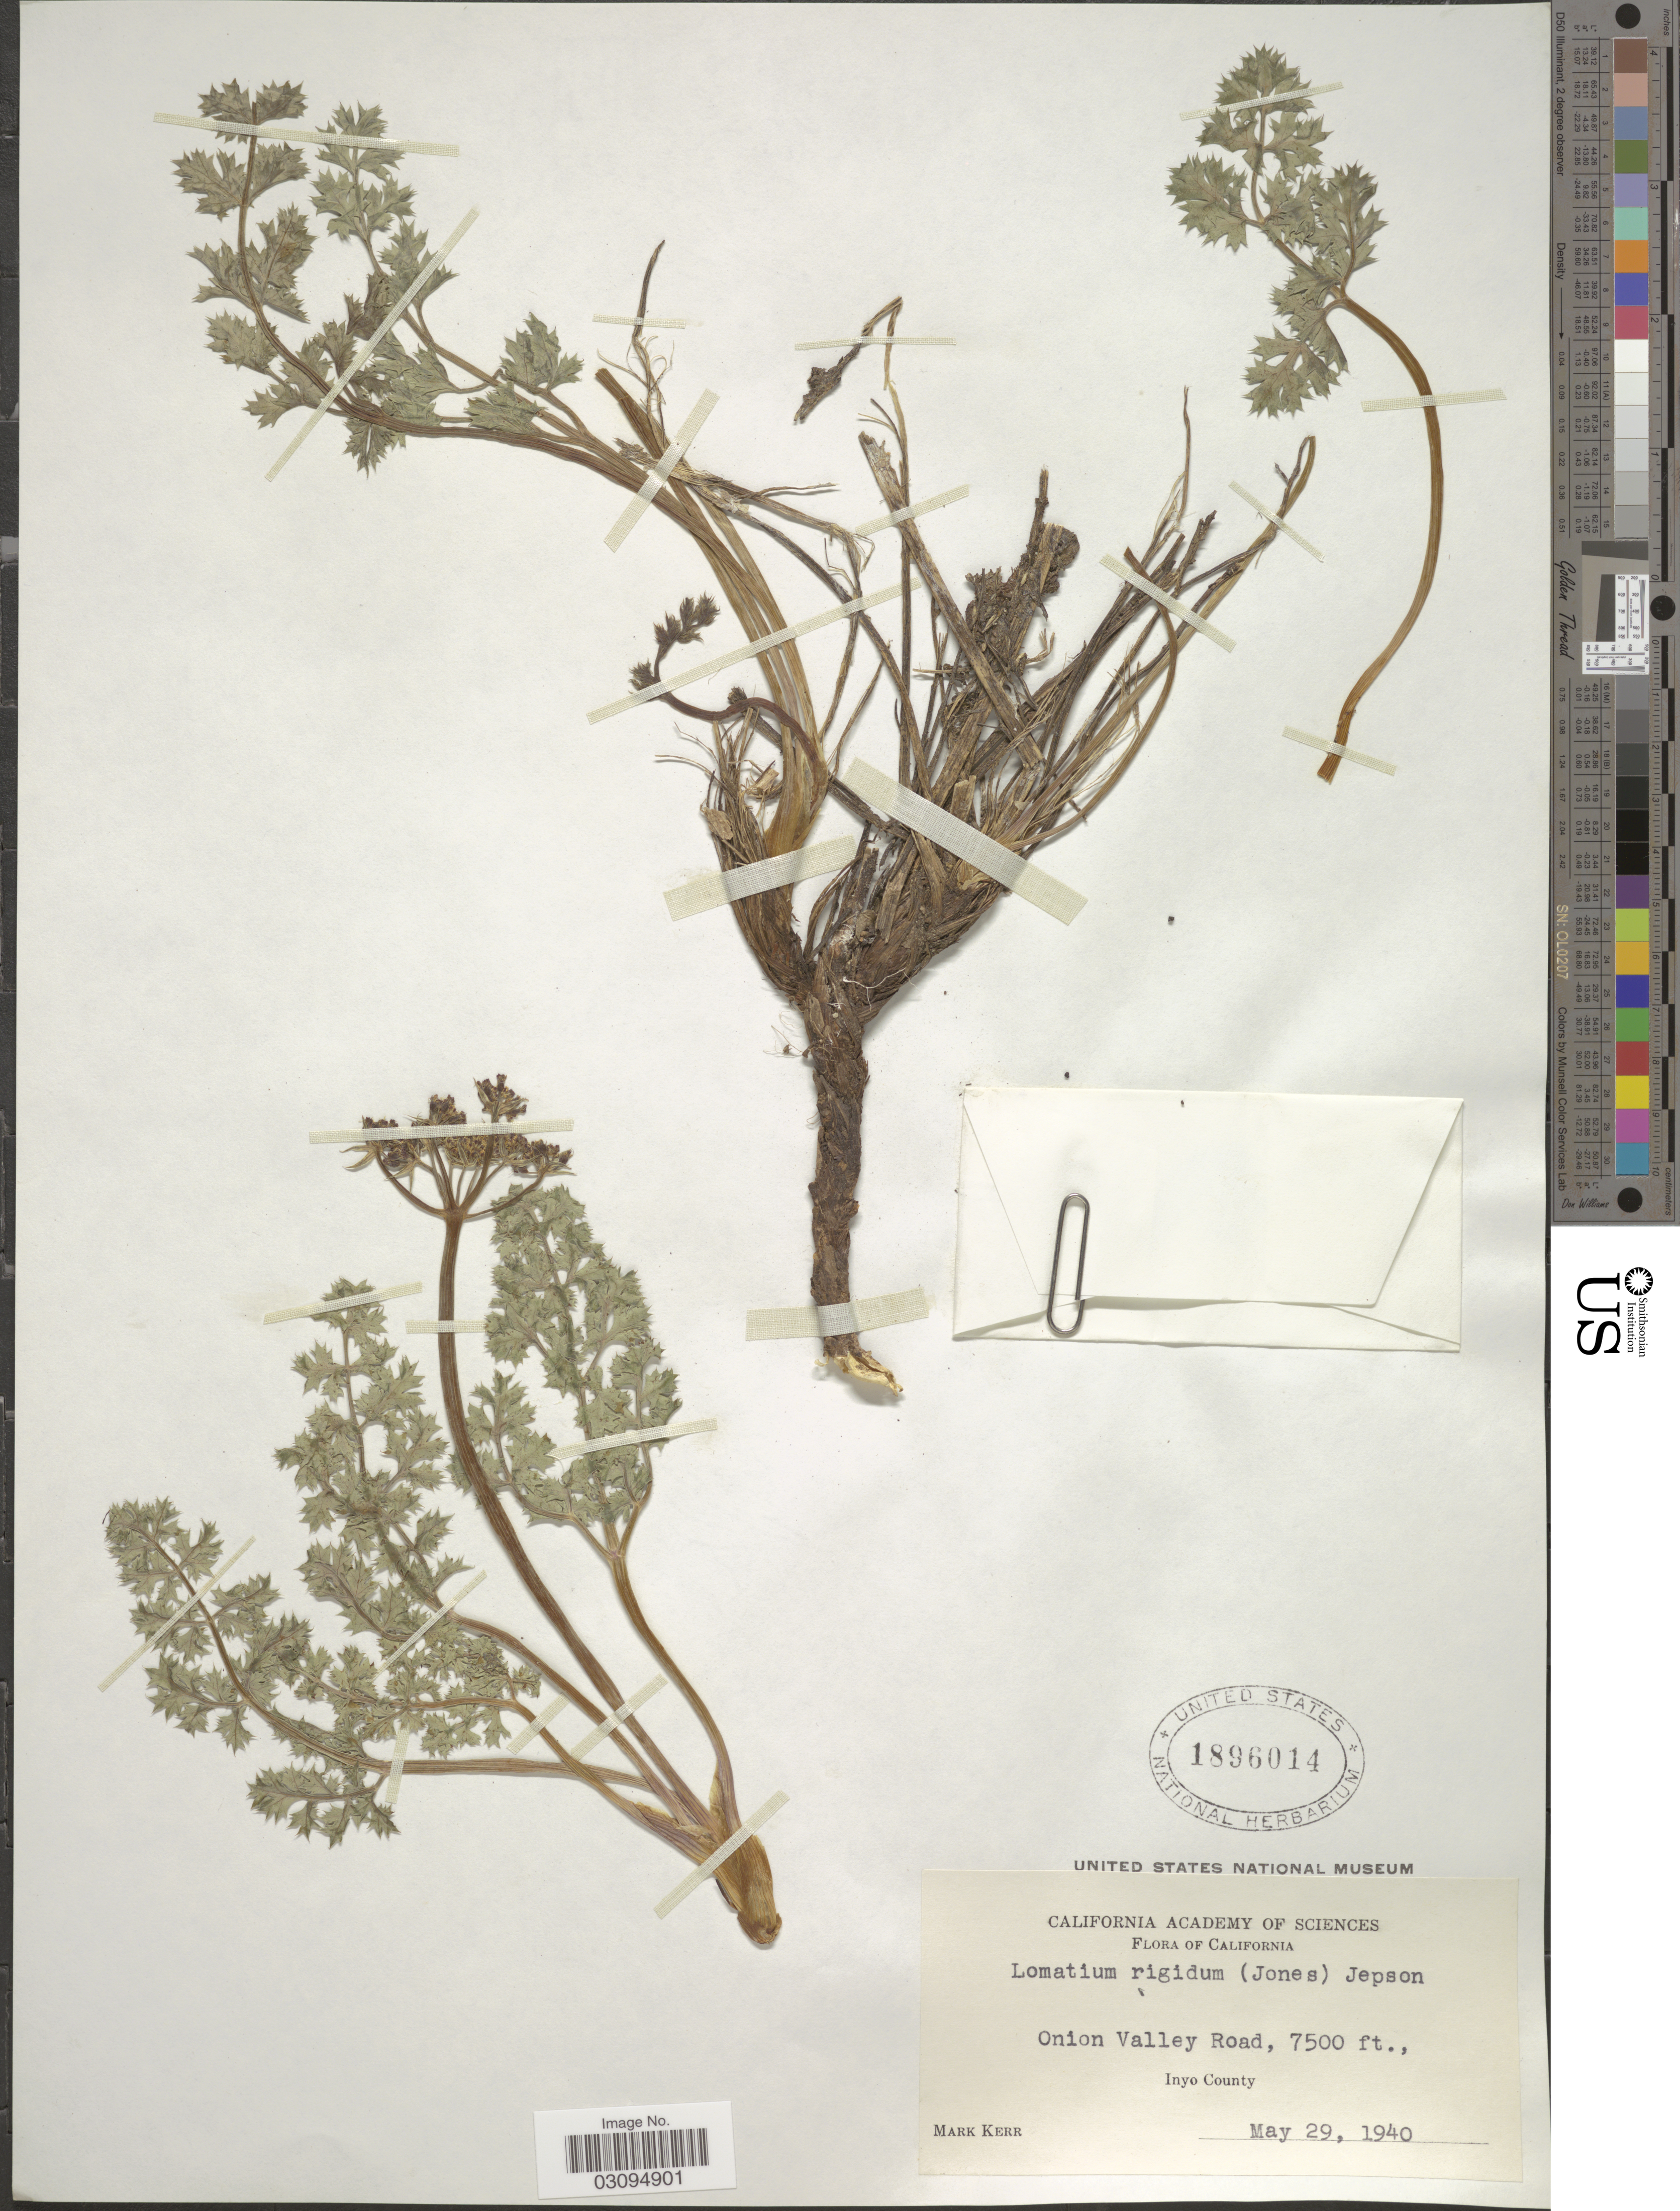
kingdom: Plantae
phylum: Tracheophyta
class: Magnoliopsida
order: Apiales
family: Apiaceae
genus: Lomatium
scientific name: Lomatium rigidum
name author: (M.E. Jones) Jeps.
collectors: M. Kerr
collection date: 1940-05-29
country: United States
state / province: California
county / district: Inyo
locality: Onion Valley Road, Inyo County.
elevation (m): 2286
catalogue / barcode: US 1896014